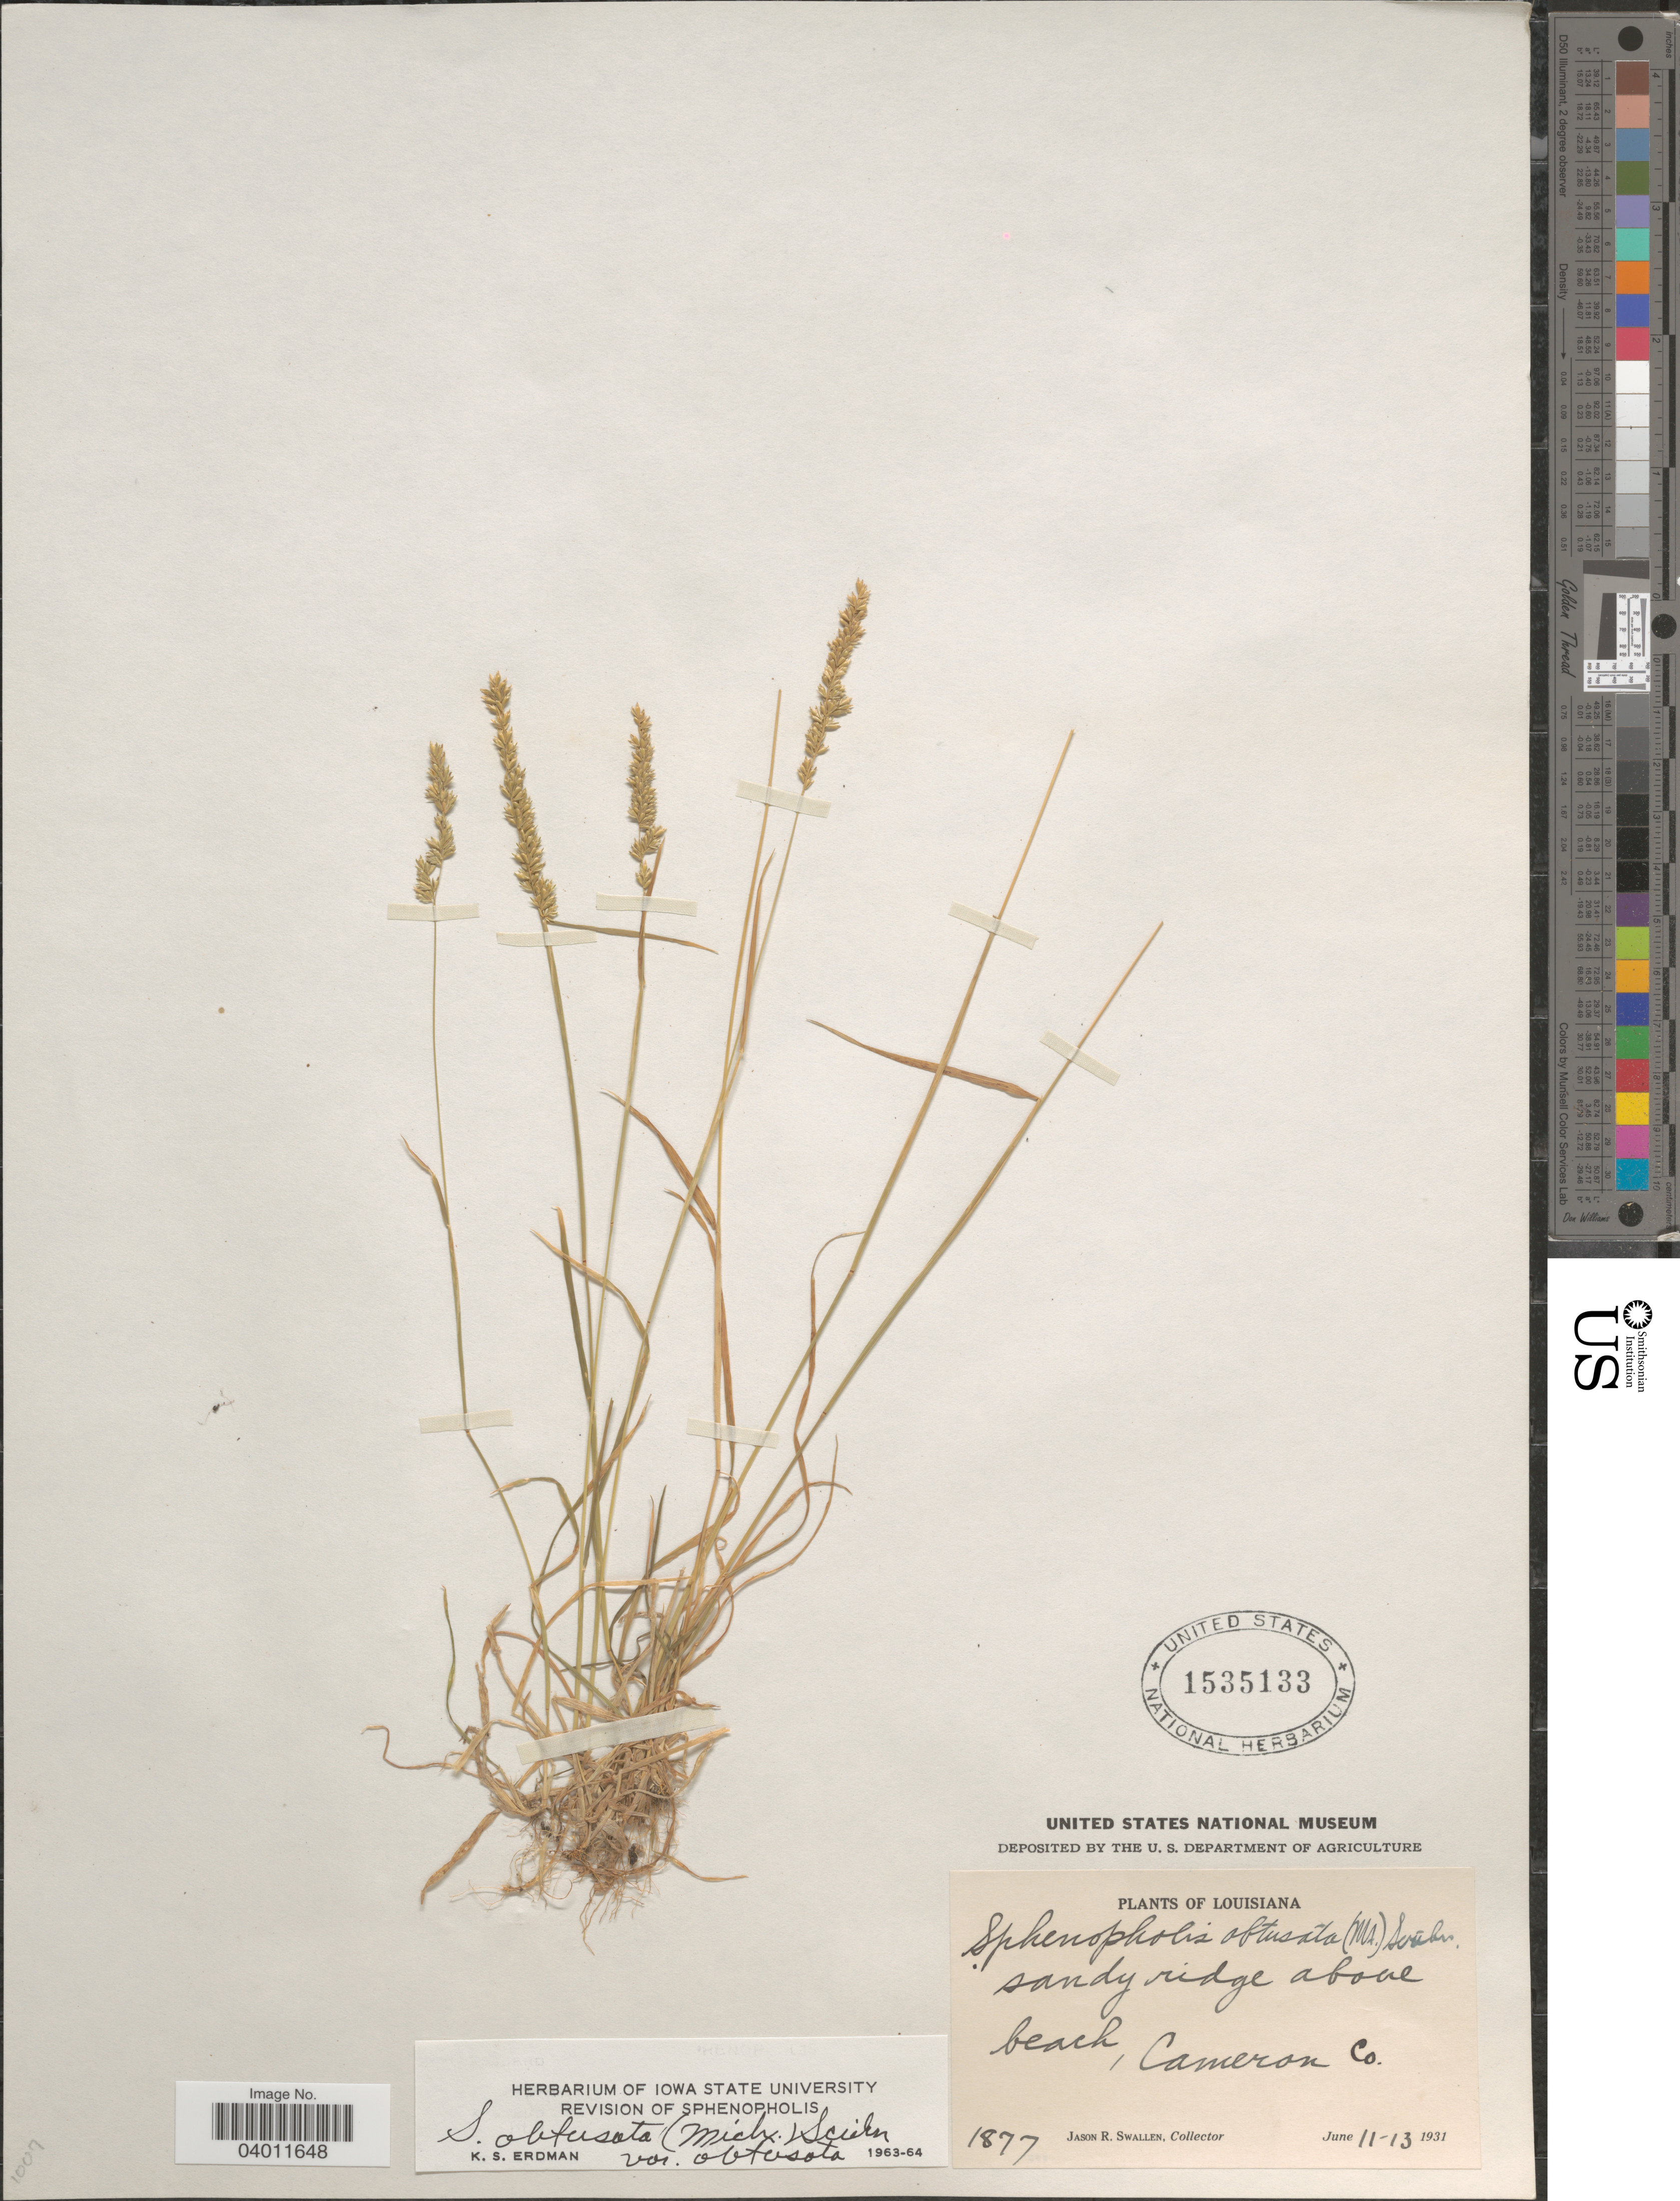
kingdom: Plantae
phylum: Tracheophyta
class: Liliopsida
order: Poales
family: Poaceae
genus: Sphenopholis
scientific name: Sphenopholis obtusata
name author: (Michx.) Scribn.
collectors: J. R. Swallen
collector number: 1877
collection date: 1931-06-11/1931-06-13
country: United States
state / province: Louisiana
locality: Sandy ridge above beach, Cameron Co.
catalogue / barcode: US 1535133